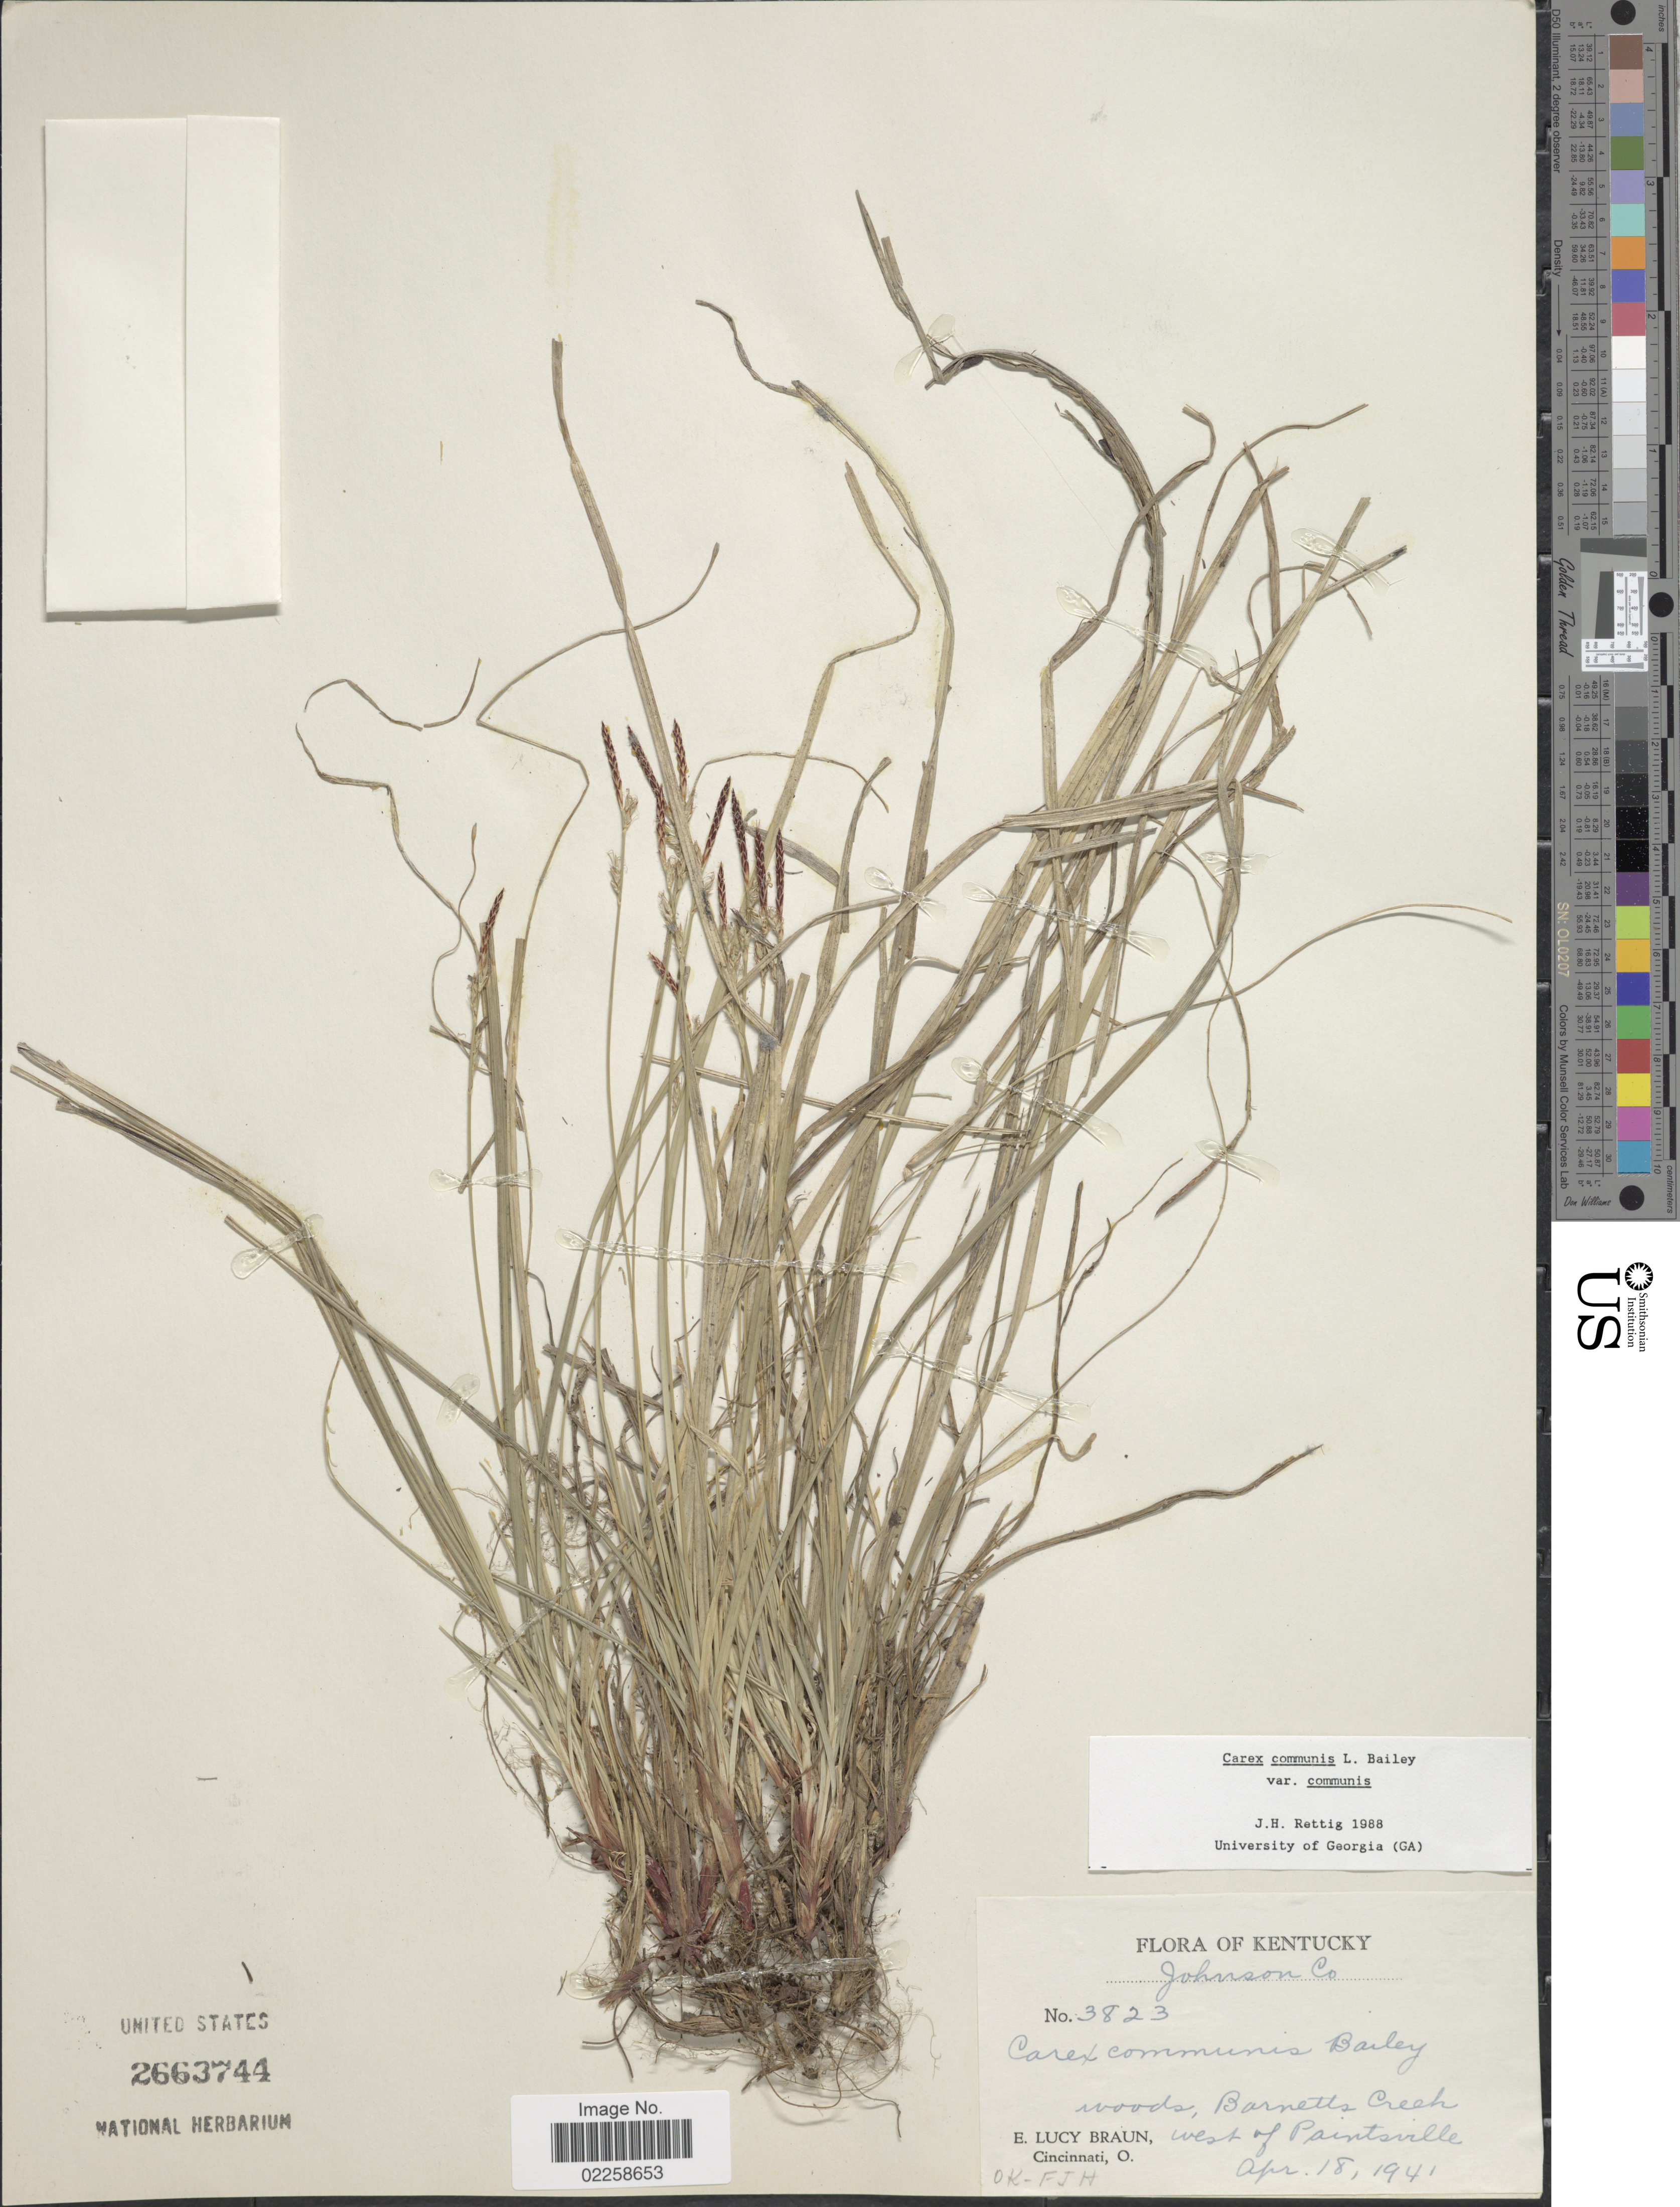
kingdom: Plantae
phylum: Tracheophyta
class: Liliopsida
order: Poales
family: Cyperaceae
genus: Carex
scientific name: Carex communis var. communis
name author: L.H. Bailey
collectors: E. L. Braun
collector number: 3823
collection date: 1941-04-18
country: United States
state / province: Kentucky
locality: Woods, Barnetts Creek west of Paintsville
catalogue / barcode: US 2663744